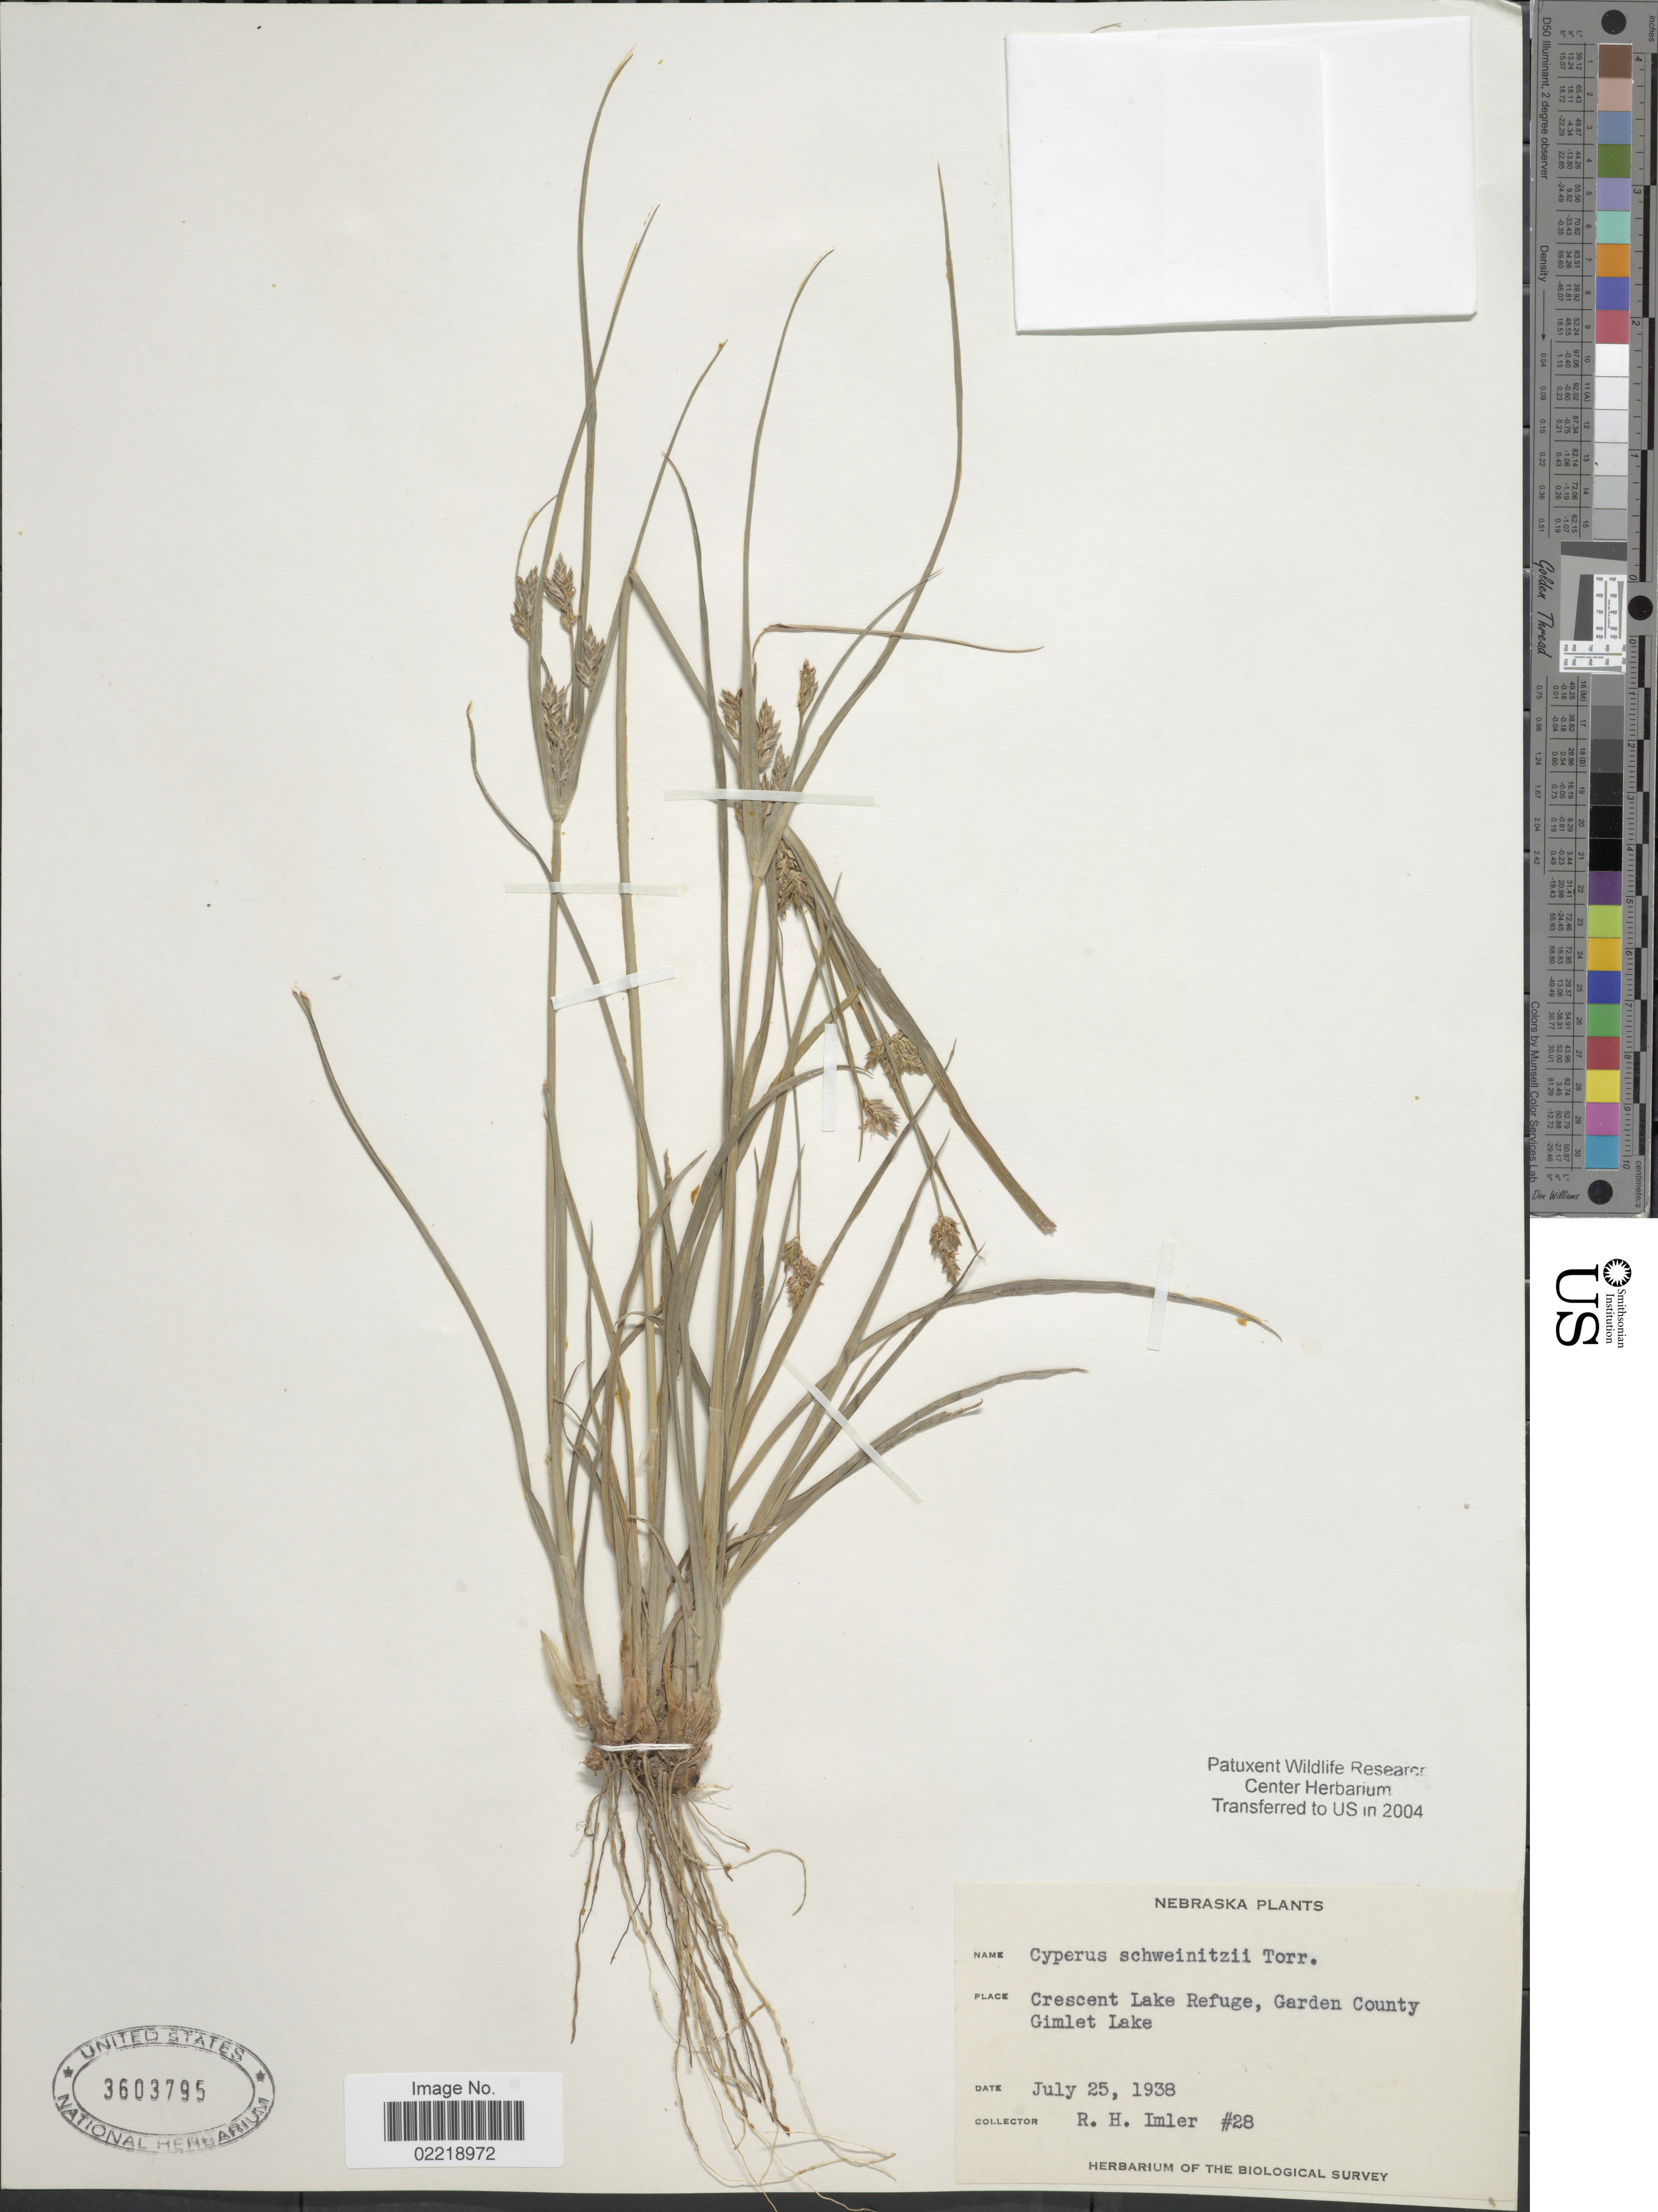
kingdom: Plantae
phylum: Tracheophyta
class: Liliopsida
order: Poales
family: Cyperaceae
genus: Cyperus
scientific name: Cyperus schweinitzii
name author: Torr.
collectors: R. Imler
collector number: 28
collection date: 1938-07-25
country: United States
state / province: Nebraska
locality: Crescent Lake Refuge, Garden County Gimlet Lake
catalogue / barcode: US 3603795